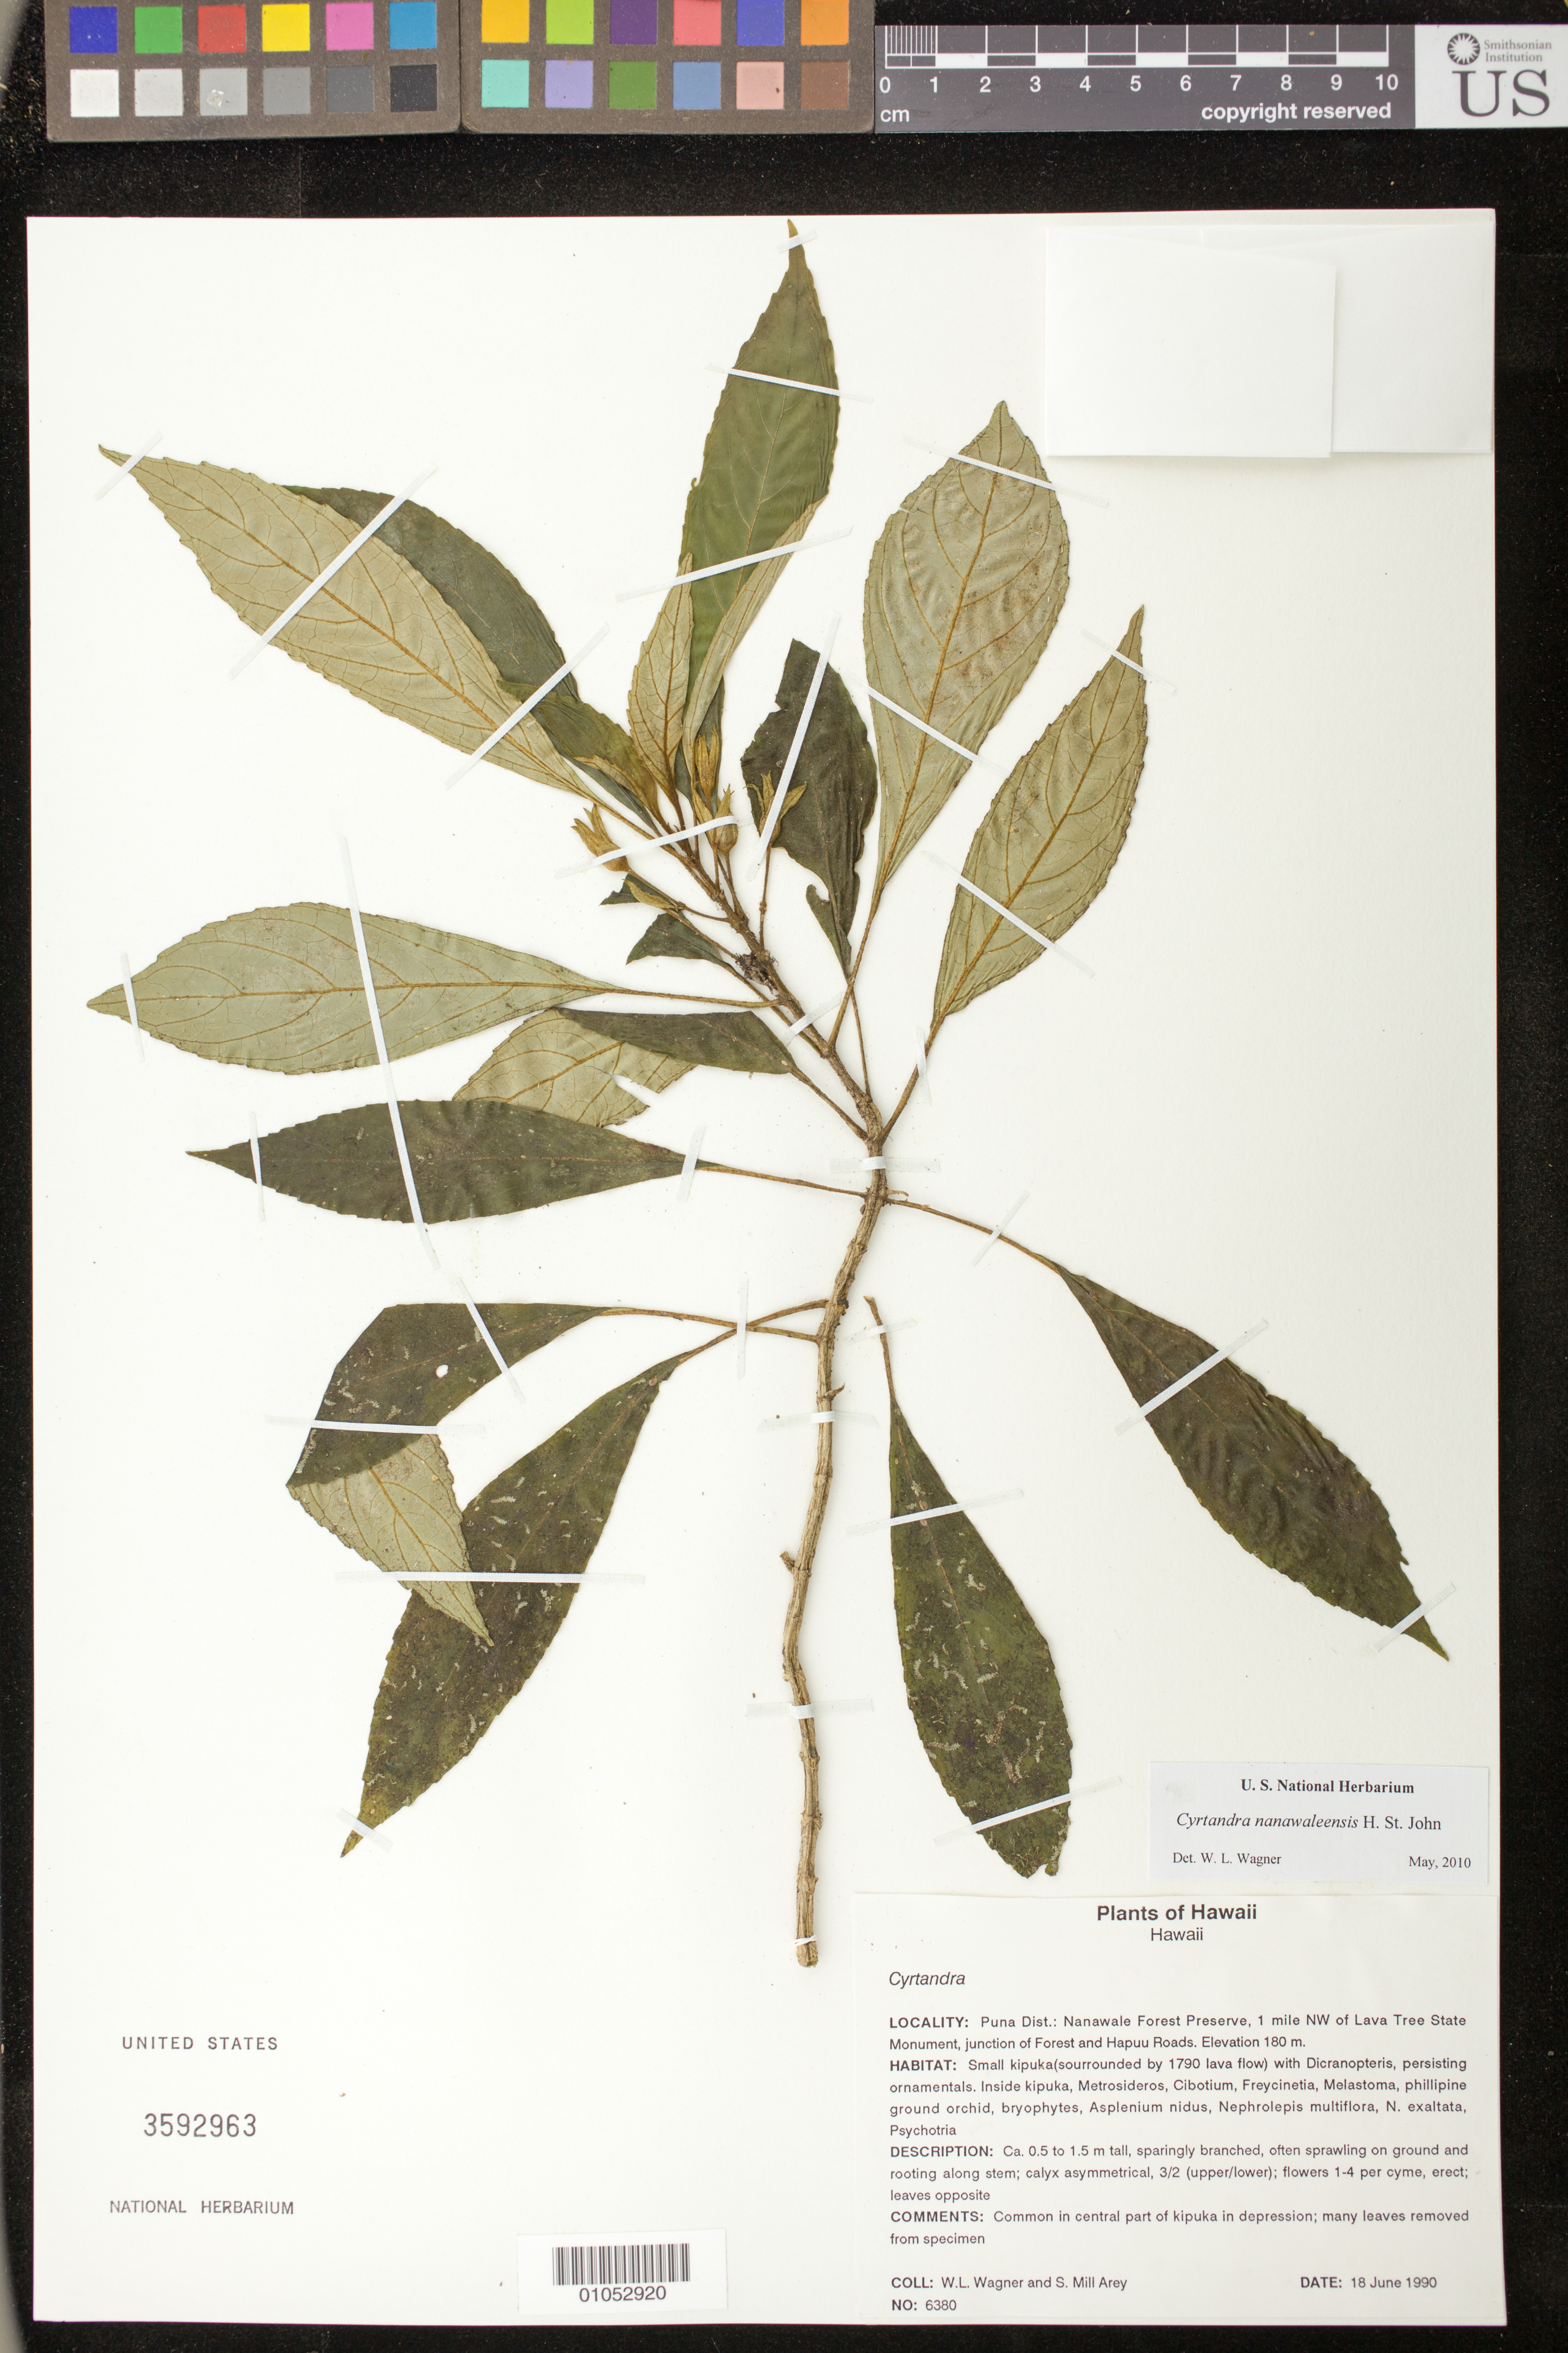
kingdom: Plantae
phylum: Tracheophyta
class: Magnoliopsida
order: Lamiales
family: Gesneriaceae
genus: Cyrtandra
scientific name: Cyrtandra nanawaleensis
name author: H. St. John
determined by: Wagner, W. L., (BOT), Smithsonian Institution - National Museum of Natural History (UNITED STATES)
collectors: W. L. Wagner & S. Mill Arey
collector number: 6380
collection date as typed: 18 Jun 1990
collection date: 1990-06-18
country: United States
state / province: Hawaii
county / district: Hawaii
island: Hawaii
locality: Puna District: Nanawale Forest Preserve, 1 mile NW of Lava Tree State Monument, junction of Forest and Hapuu Roads, small kipuka surrounded by 1790 lava flow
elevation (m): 180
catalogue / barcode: US 3592963